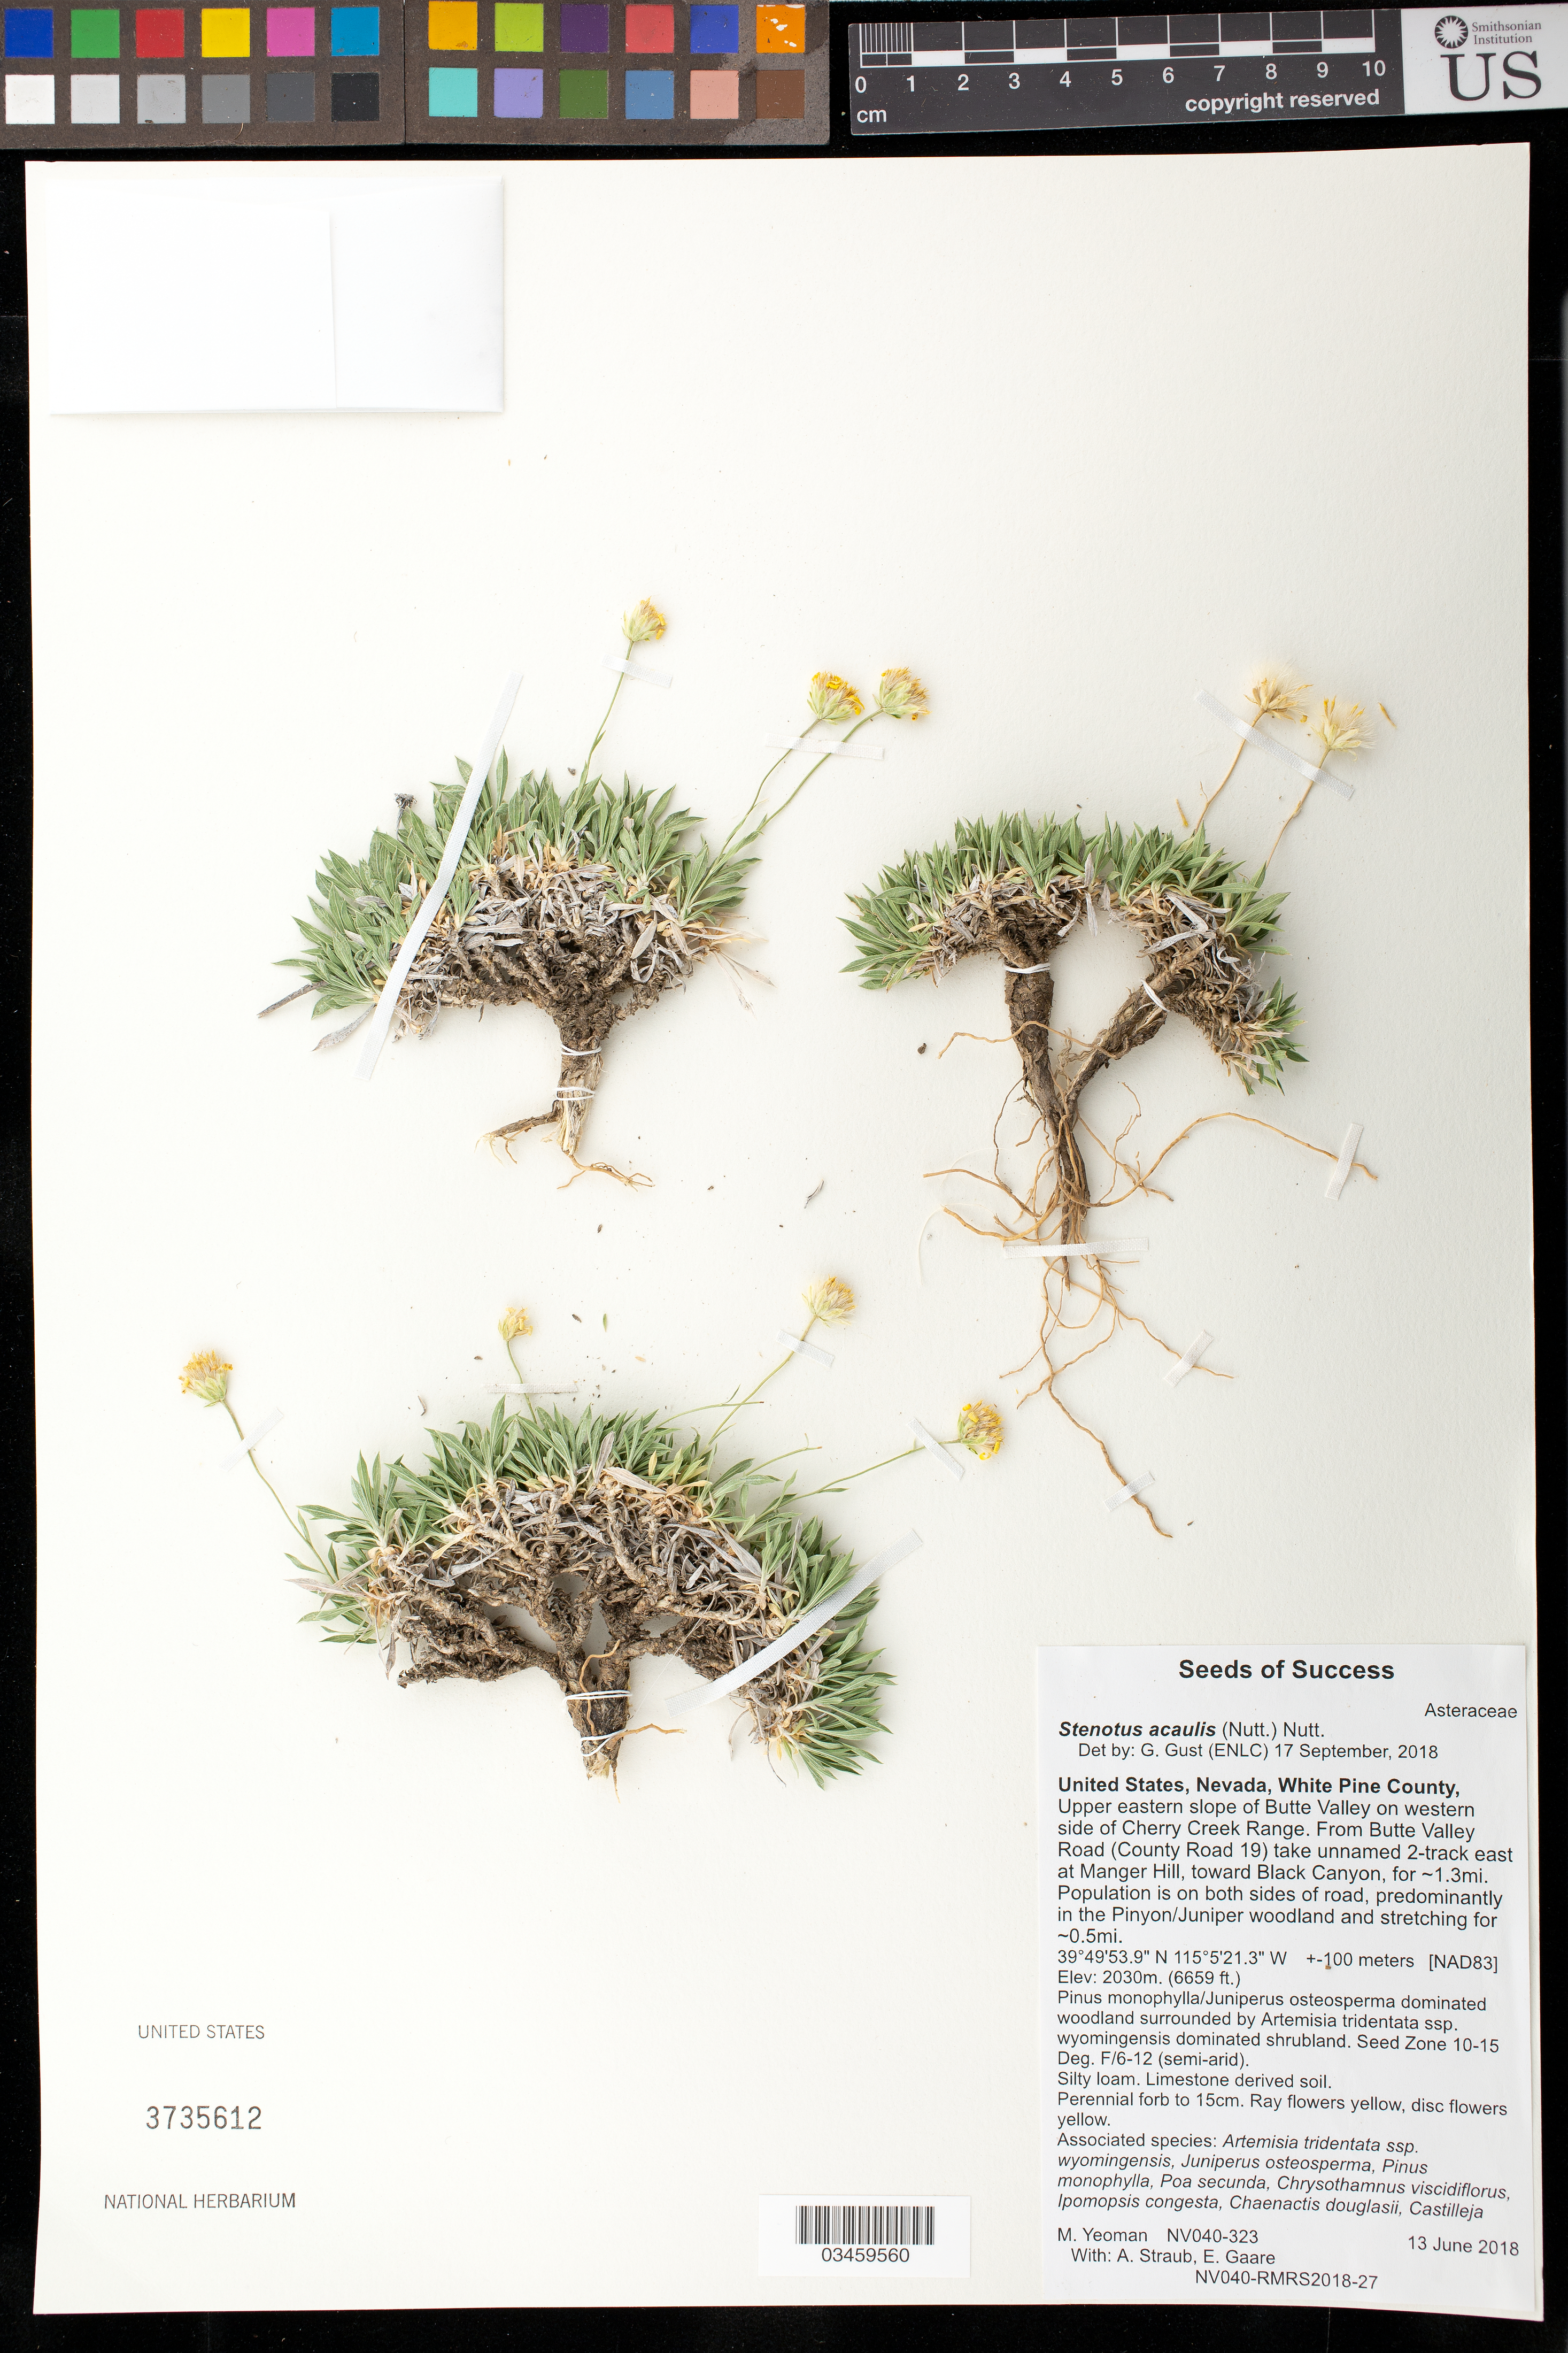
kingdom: Plantae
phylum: Tracheophyta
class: Magnoliopsida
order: Asterales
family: Asteraceae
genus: Stenotus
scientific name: Stenotus acaulis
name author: (Nutt.) Nutt.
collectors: M. Yeoman, A. Straub & E. Gaare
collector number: NV040-RMRS2018-27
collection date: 2018-06-13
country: United States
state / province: Nevada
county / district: White Pine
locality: Upper eastern slope of Butte Valley on western side of Cherry Creek Range. From Butte Valley Rd (County Rd 19) take 2-track E at Manger Hill, toward Black Canyon, for 1.3 mi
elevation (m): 2030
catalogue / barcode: US 3735612